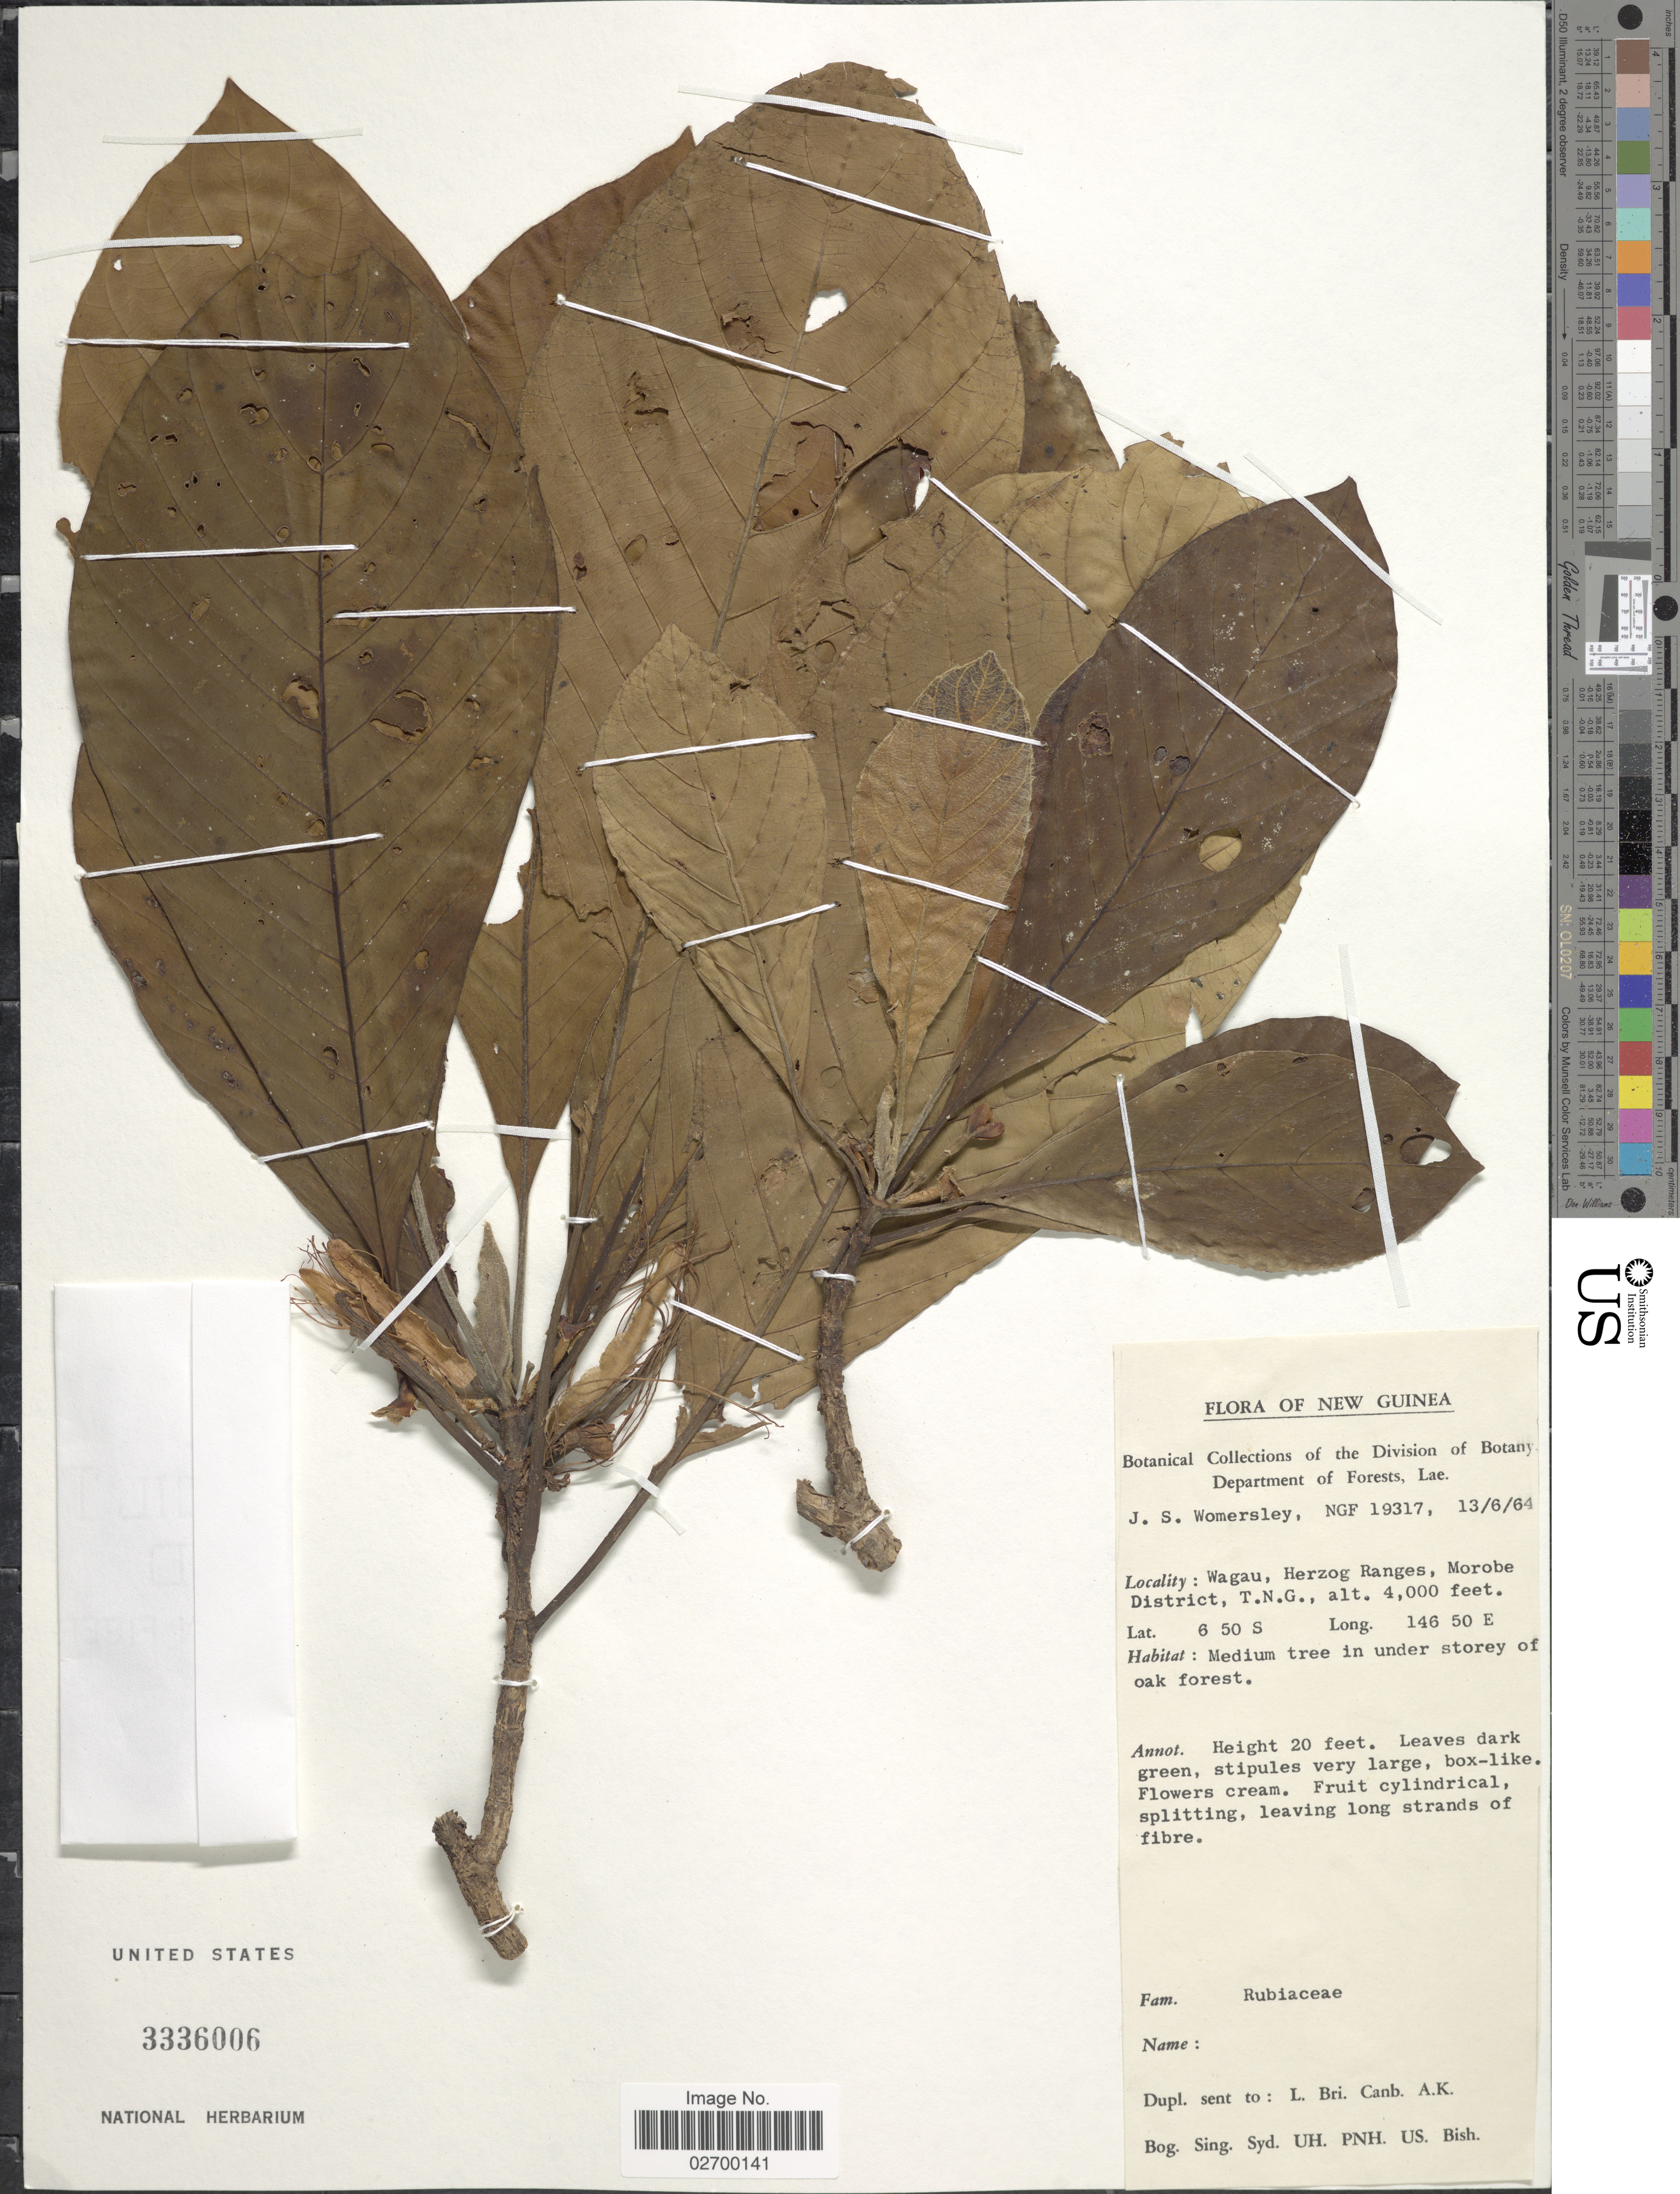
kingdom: Plantae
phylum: Tracheophyta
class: Magnoliopsida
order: Gentianales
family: Rubiaceae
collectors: J. S. Womersley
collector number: NGF 19317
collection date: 1964-06-13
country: Papua New Guinea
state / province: Morobe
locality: New Guinea. Wagau, Herzog Ranges, T.N.G.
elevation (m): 1219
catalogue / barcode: US 3336006